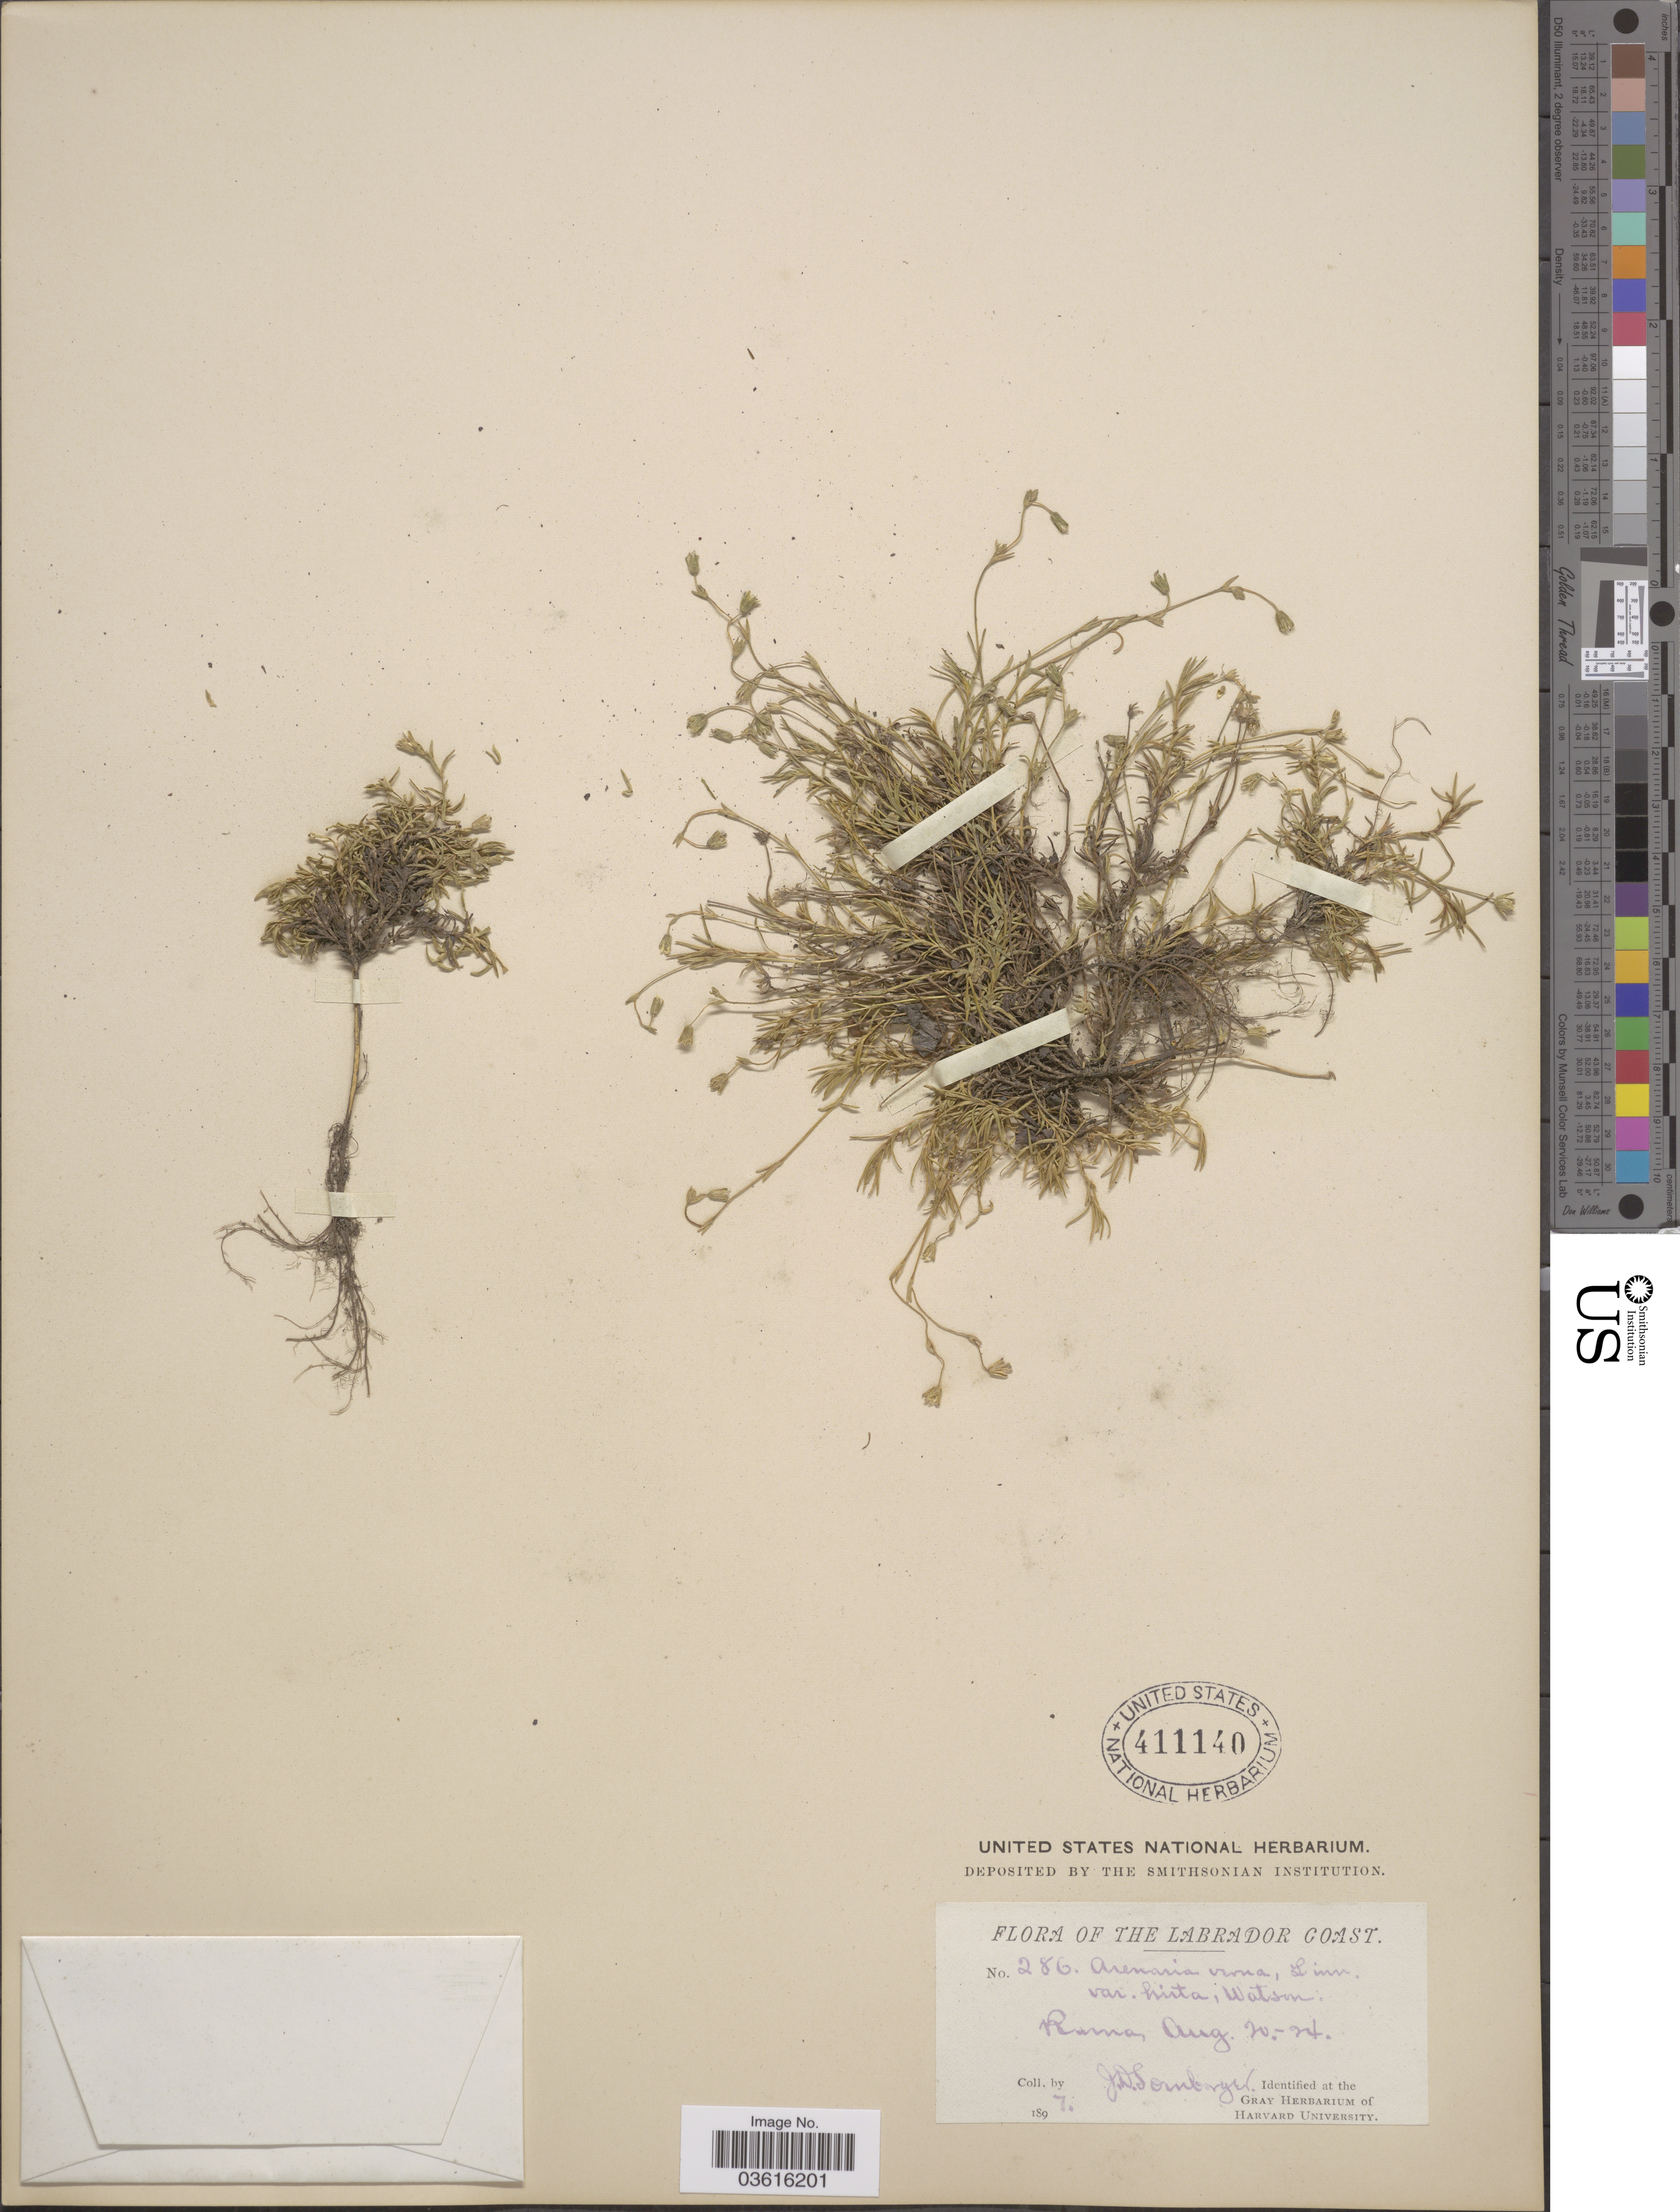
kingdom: Plantae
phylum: Tracheophyta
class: Magnoliopsida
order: Caryophyllales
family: Caryophyllaceae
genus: Minuartia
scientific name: Minuartia verna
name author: (L.) Hiern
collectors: J. Sornborger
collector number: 286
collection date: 1897-08-20/1897-08-24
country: Canada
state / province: Newfoundland and Labrador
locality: The Labrador Coast. Rama.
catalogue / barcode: US 411140